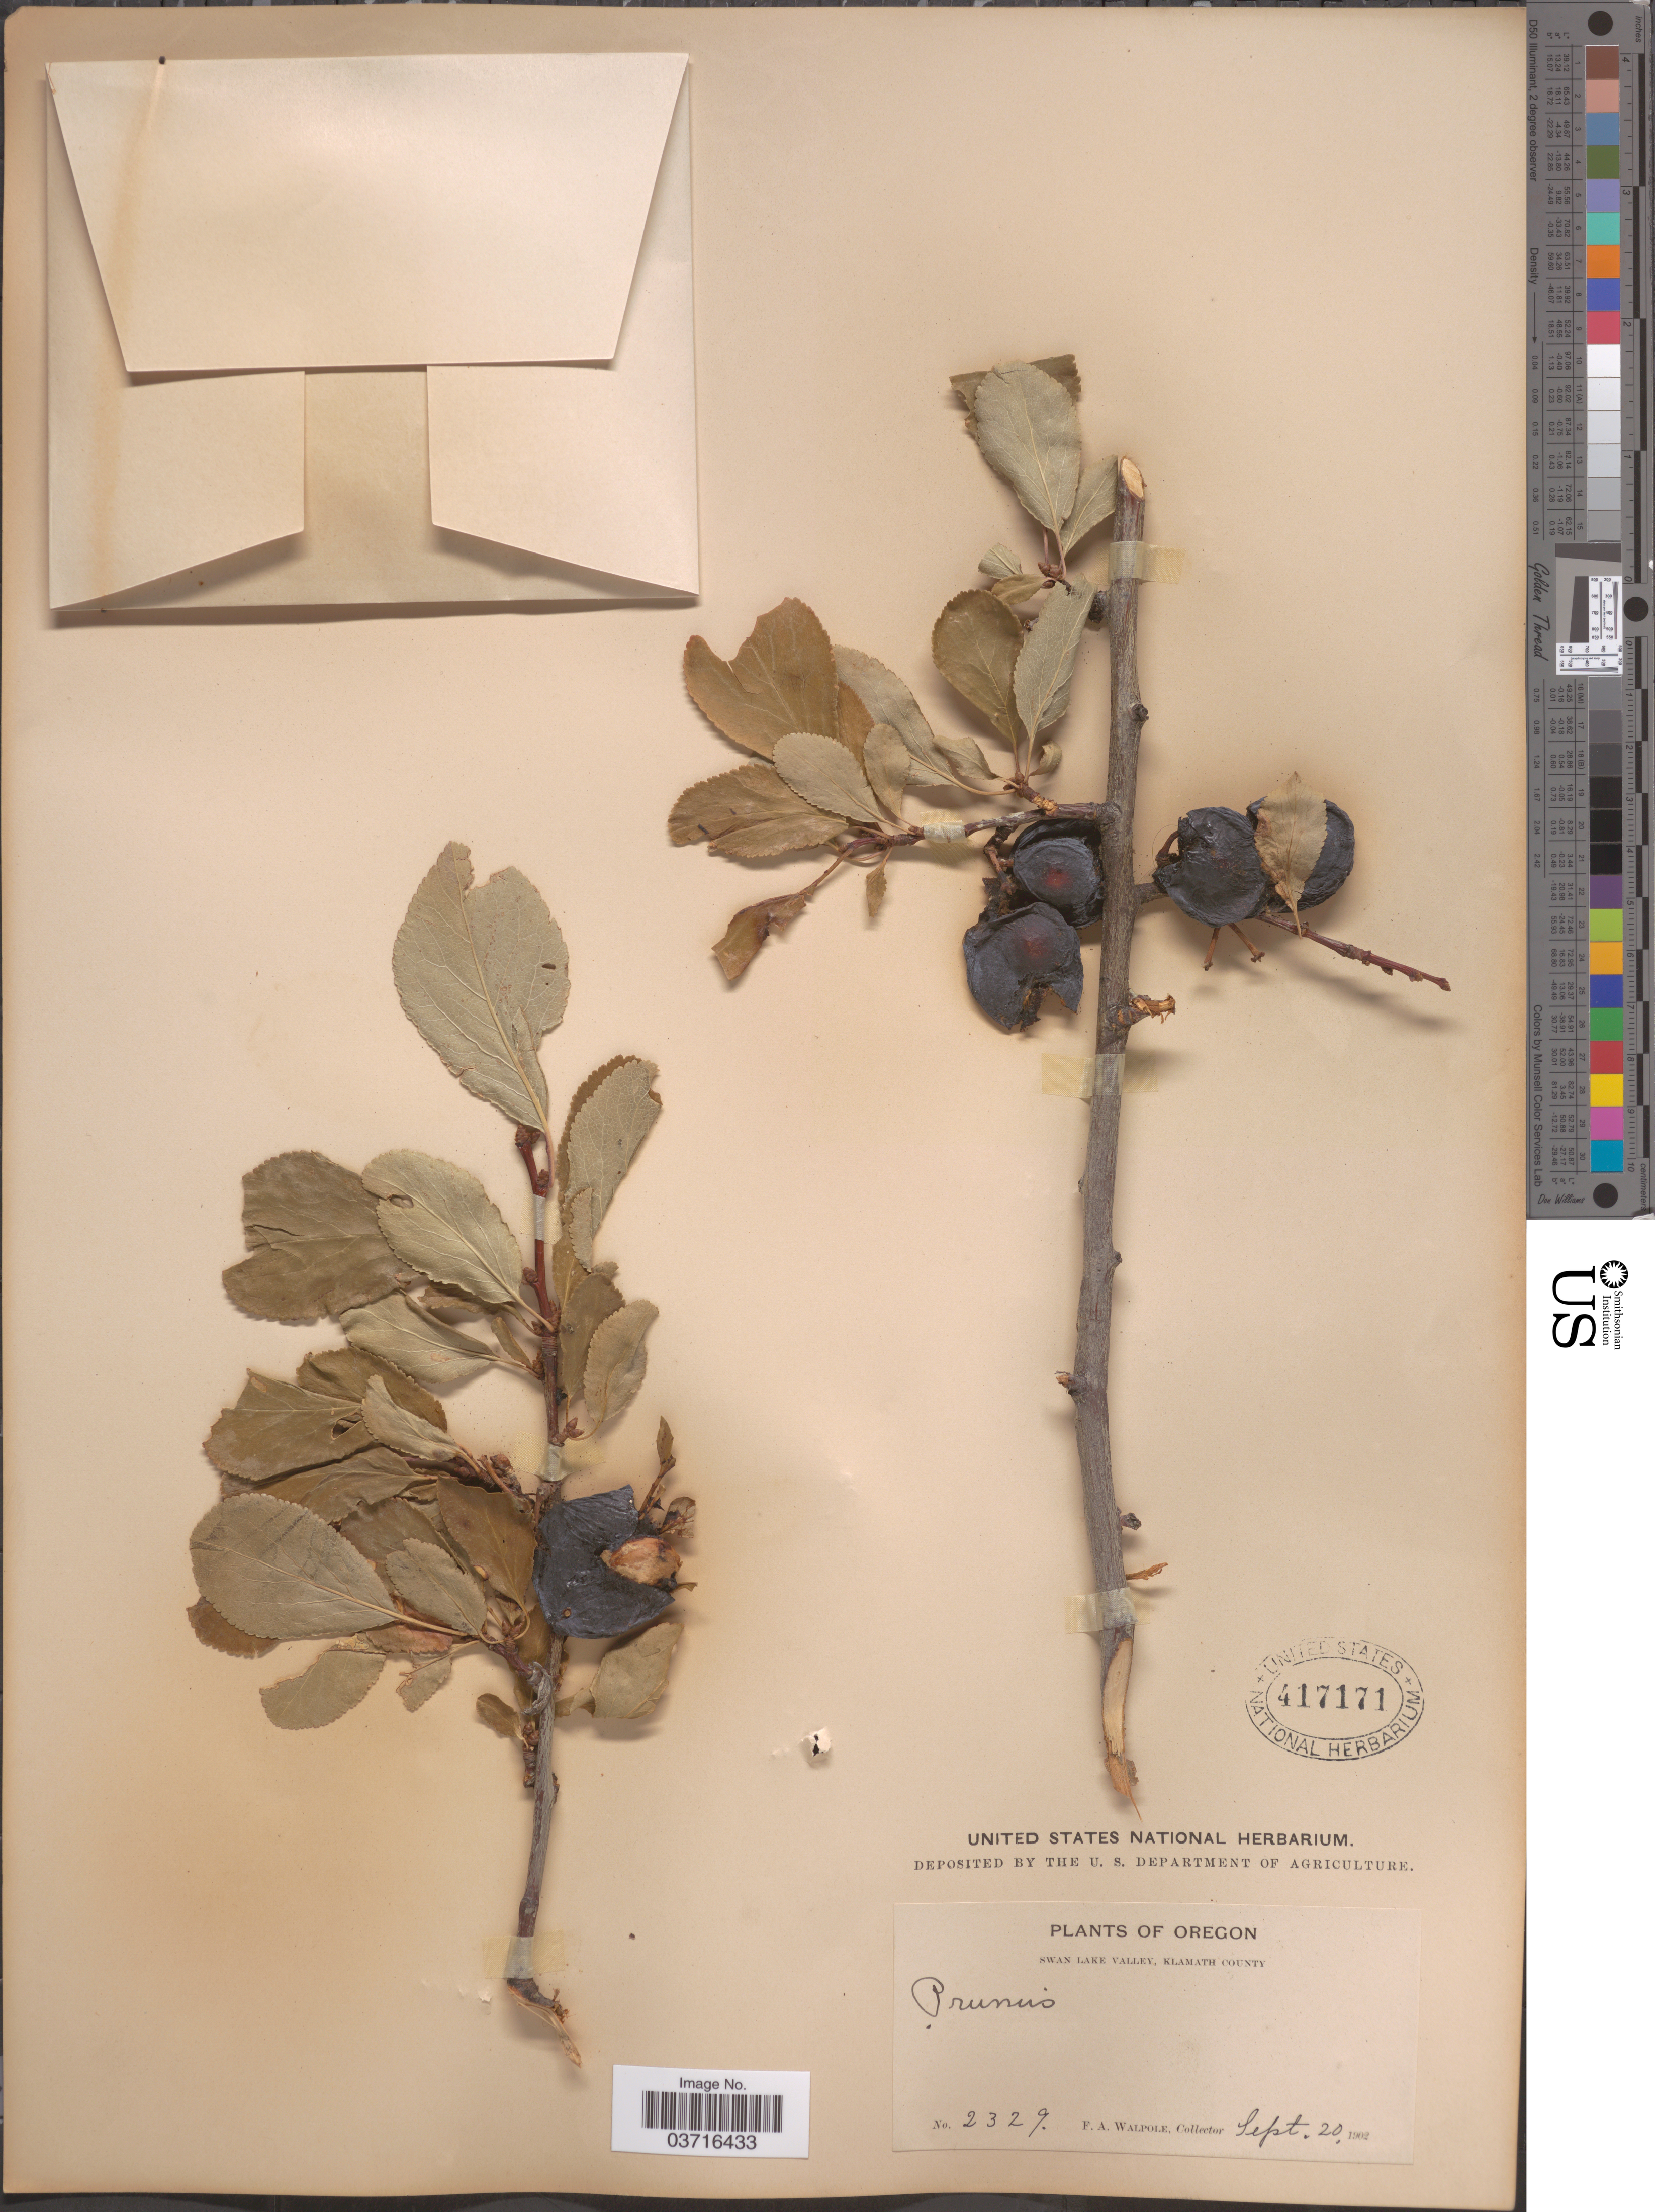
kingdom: Plantae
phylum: Tracheophyta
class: Magnoliopsida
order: Rosales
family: Rosaceae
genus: Prunus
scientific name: Prunus subcordata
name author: Benth.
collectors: F. Walpole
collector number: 2329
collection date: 1902-09-20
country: United States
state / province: Oregon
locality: Swan Lake Valley, Klamath County.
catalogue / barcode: US 417171